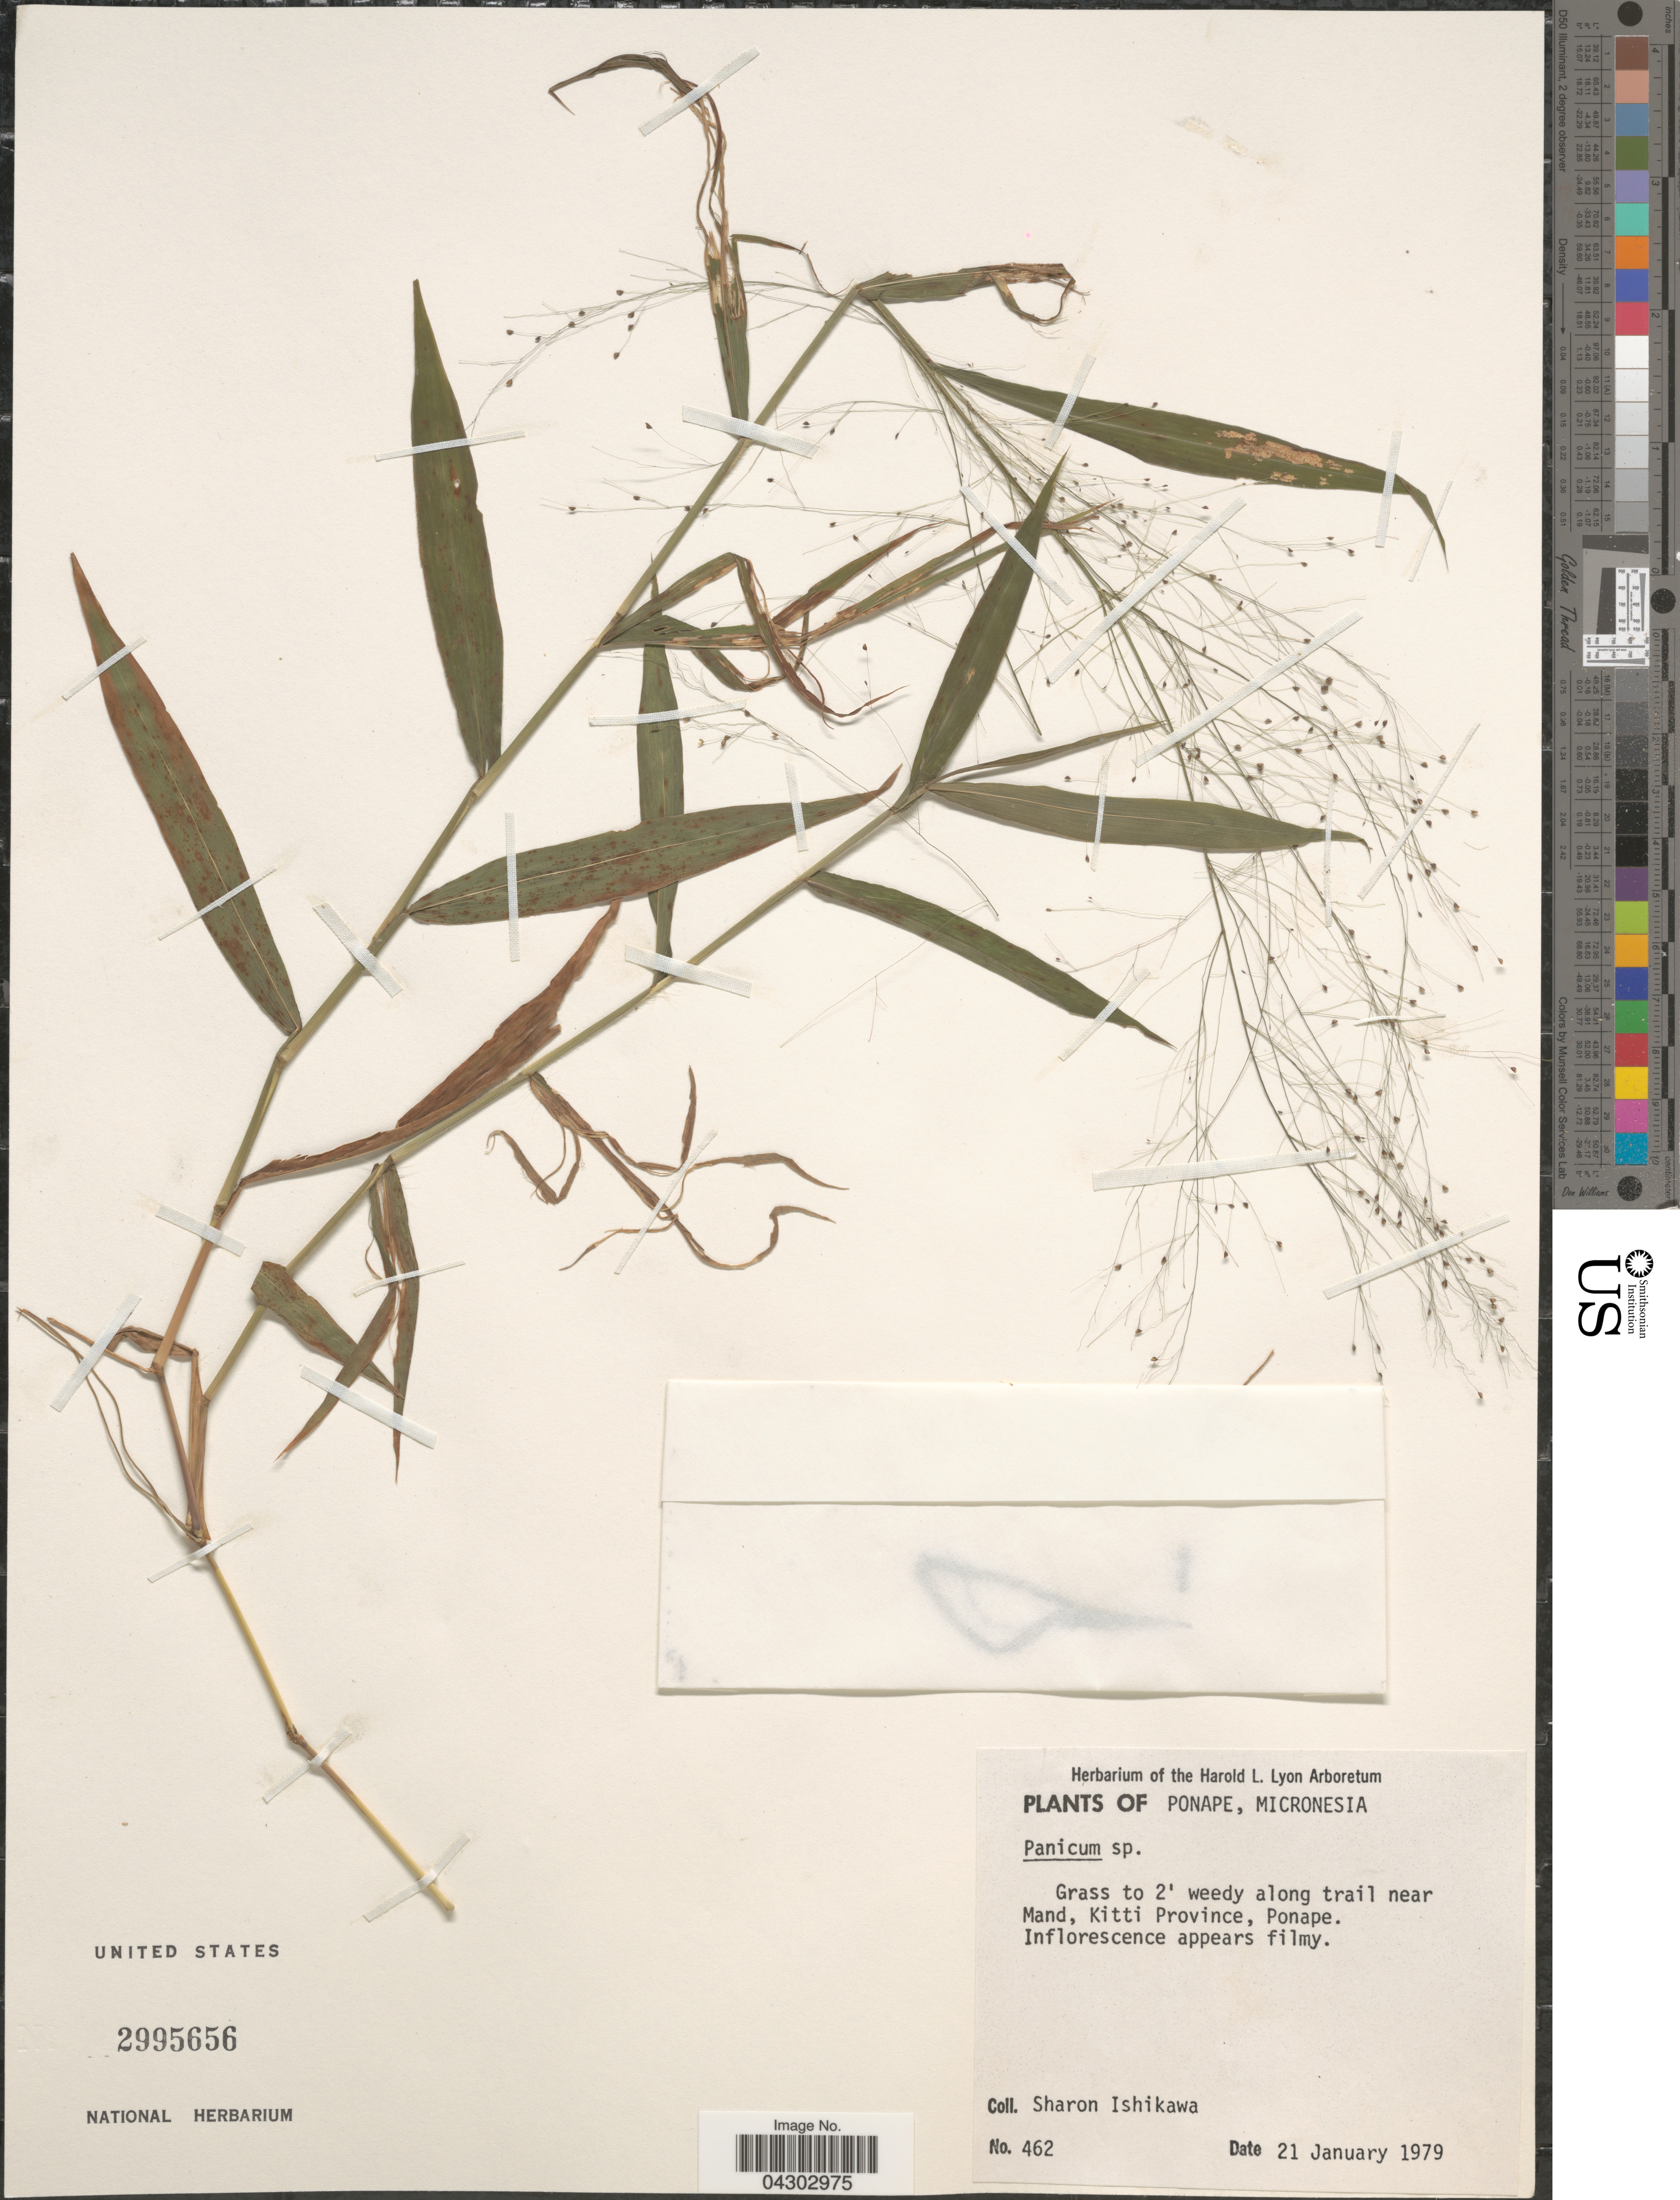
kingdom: Plantae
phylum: Tracheophyta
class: Liliopsida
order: Poales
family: Poaceae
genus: Panicum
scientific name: Panicum sp.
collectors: S. Ishikawa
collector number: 462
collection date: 1979-01-21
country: Micronesia, Federated States of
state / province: Pohnpei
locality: Ponape. Grass to 2' weedy along trail near Mand, Kitti Province, Ponape.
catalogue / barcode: US 2995656